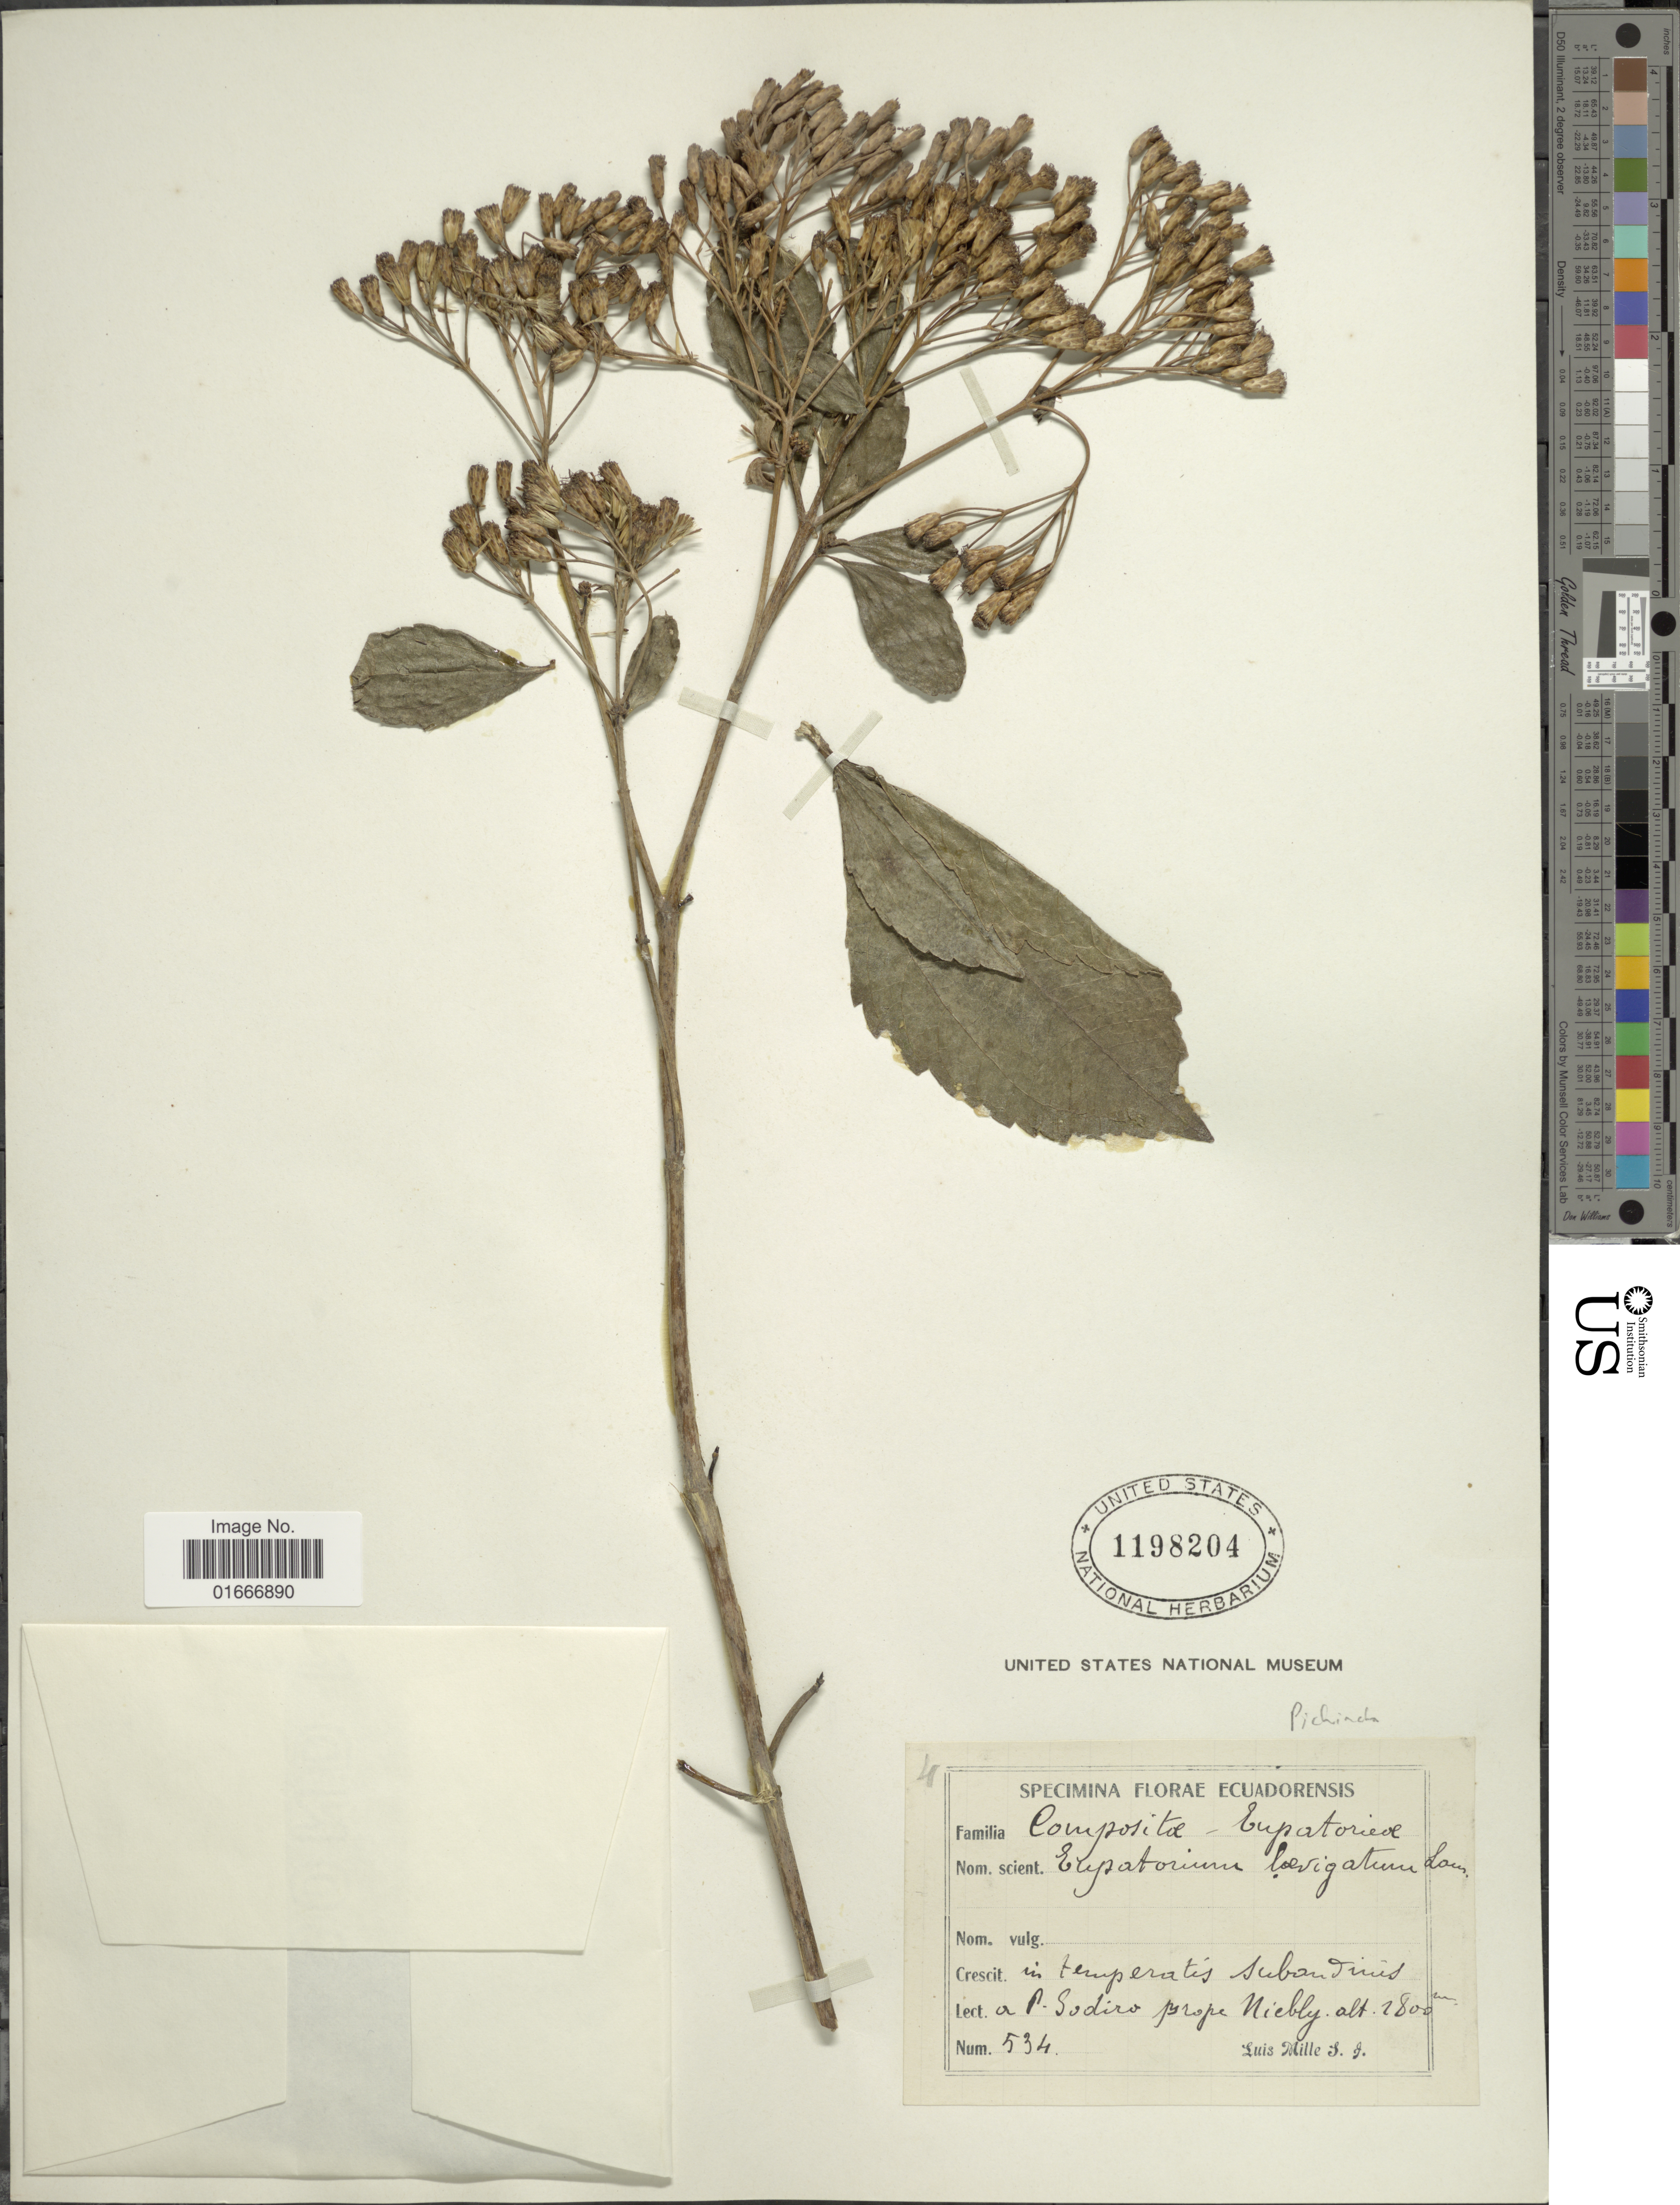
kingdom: Plantae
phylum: Tracheophyta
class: Magnoliopsida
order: Asterales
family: Asteraceae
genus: Chromolaena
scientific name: Chromolaena laevigata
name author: (Lam.) R.M. King & H. Rob.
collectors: L. Mille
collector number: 534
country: Ecuador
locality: In temperatis subantinis a P. Sodiro prope niebly.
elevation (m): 2800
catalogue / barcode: US 1198204